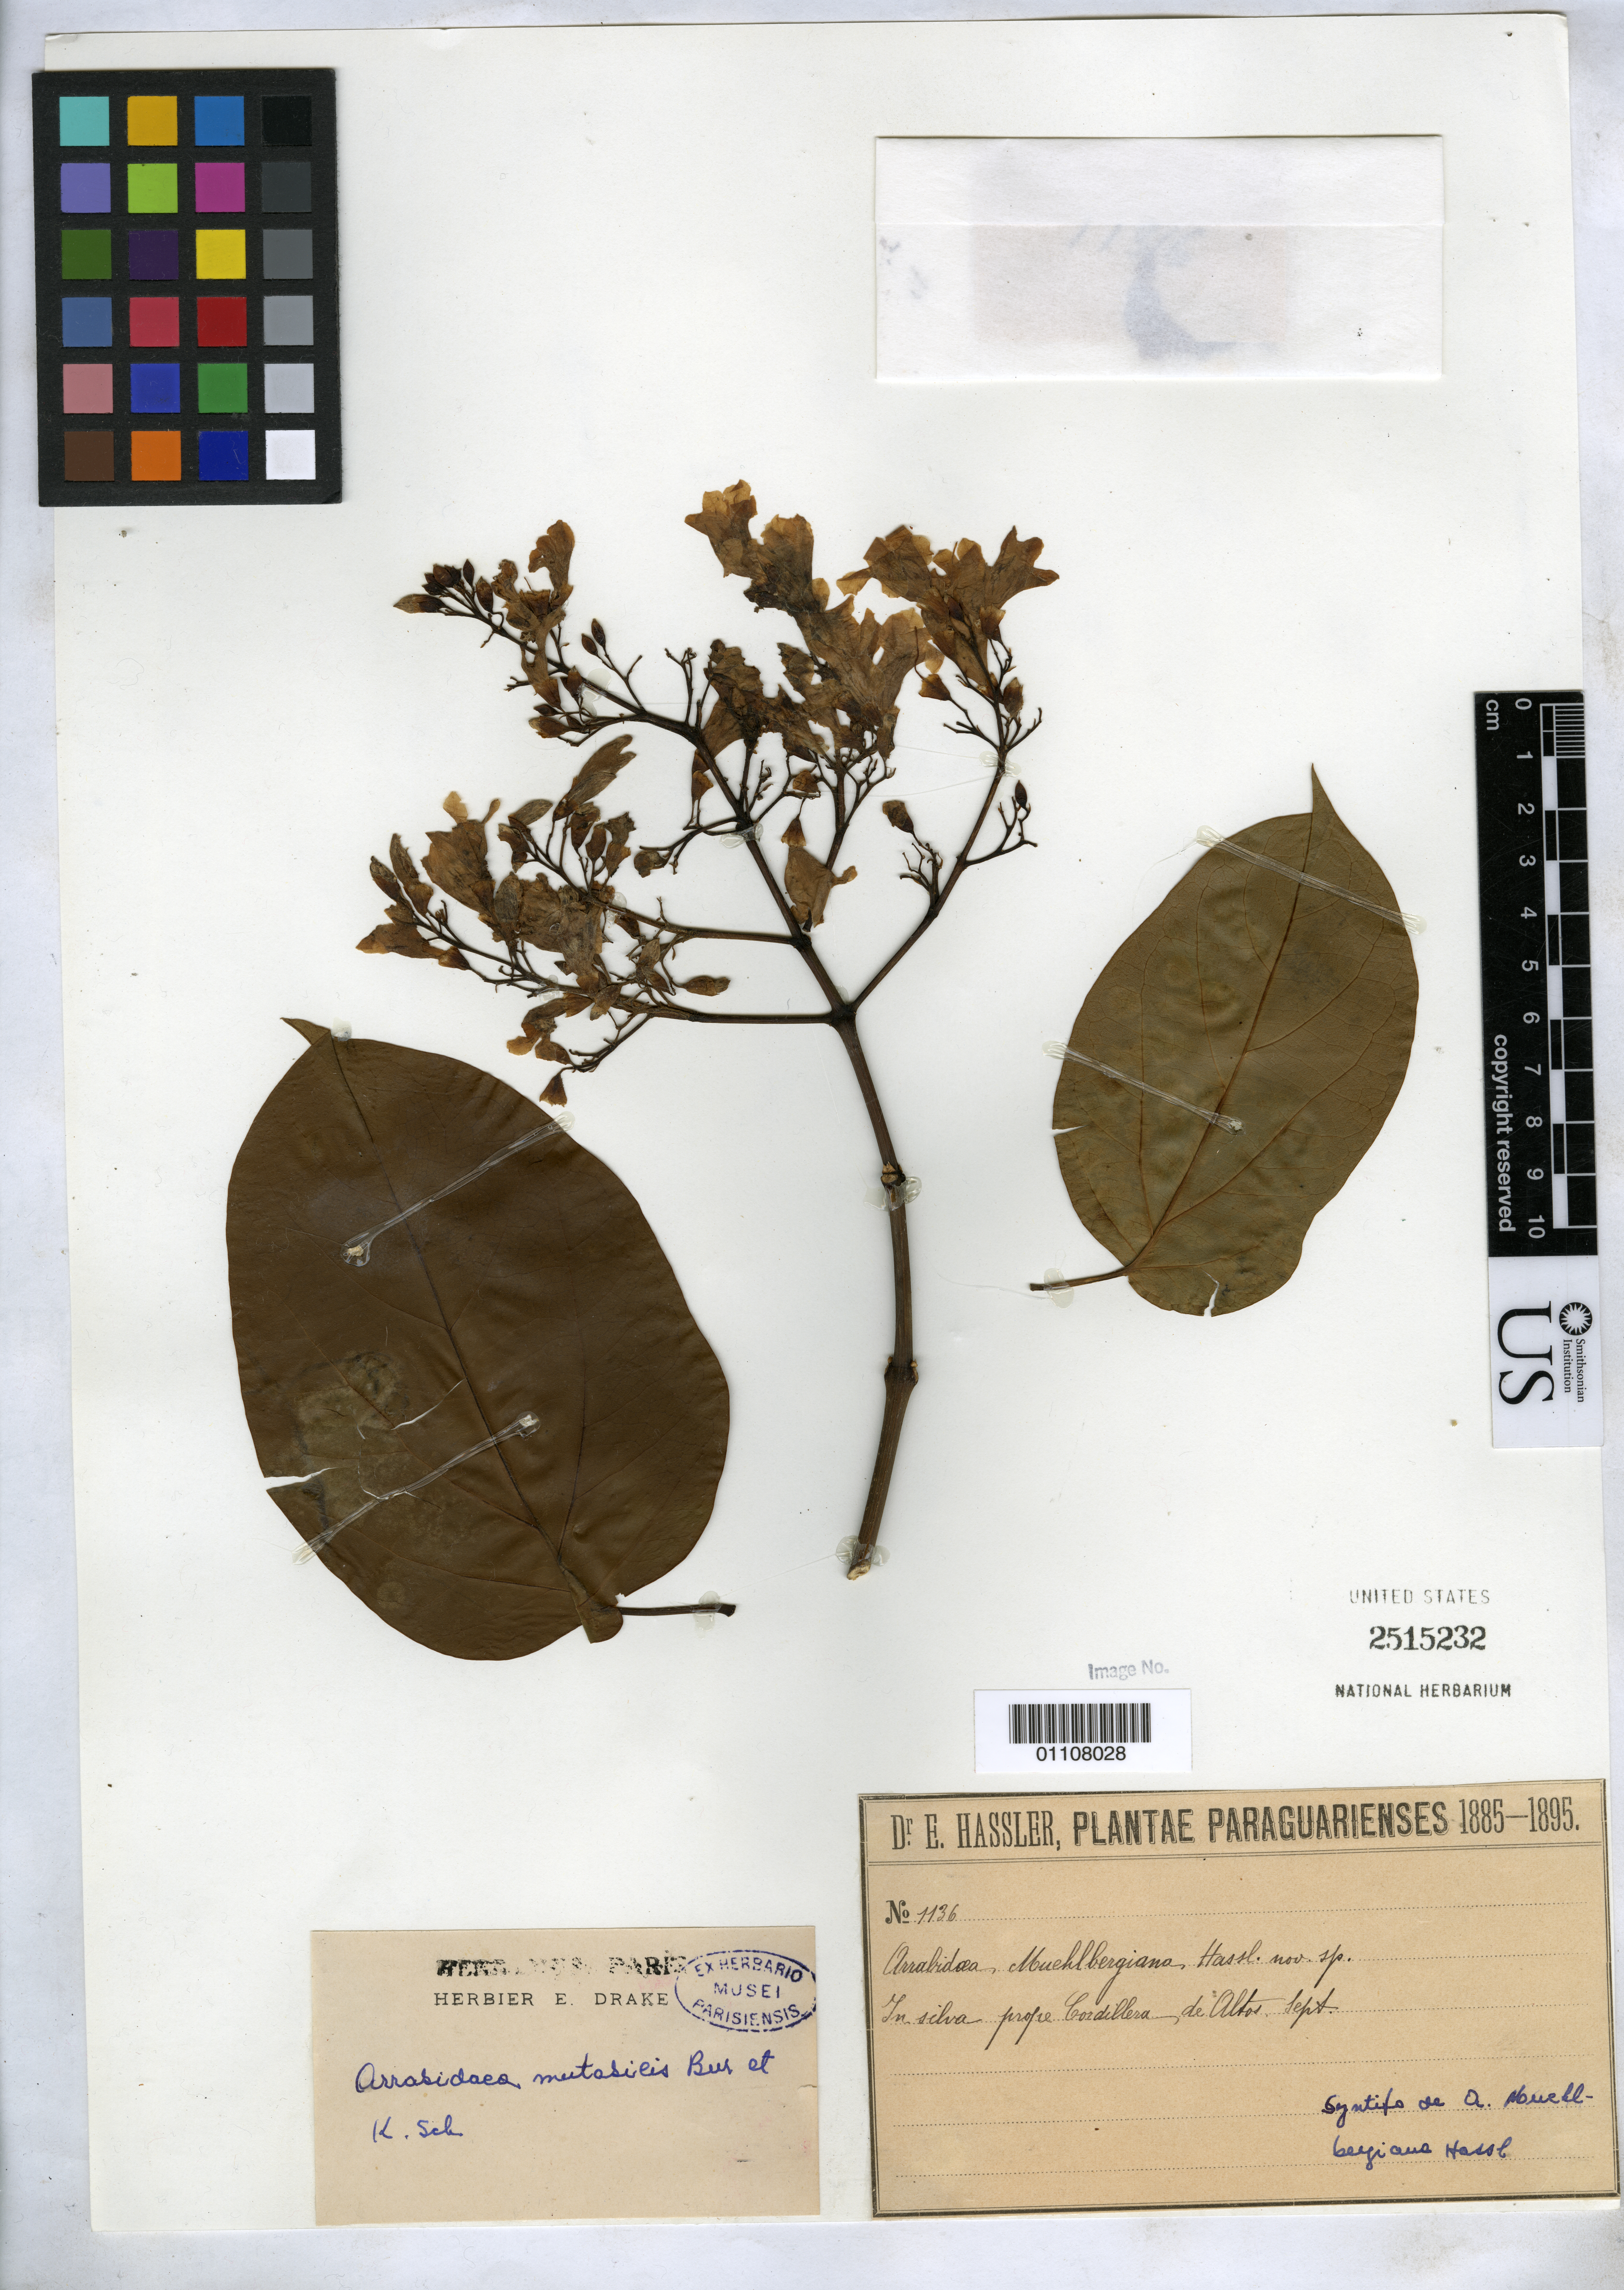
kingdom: Plantae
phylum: Tracheophyta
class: Magnoliopsida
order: Lamiales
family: Bignoniaceae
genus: Arrabidaea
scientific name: Arrabidaea muehlbergiana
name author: Hassl.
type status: Syntype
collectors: E. Hassler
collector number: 1136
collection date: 1885/1895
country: Paraguay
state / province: Cordillera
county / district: Altos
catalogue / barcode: US 2515232